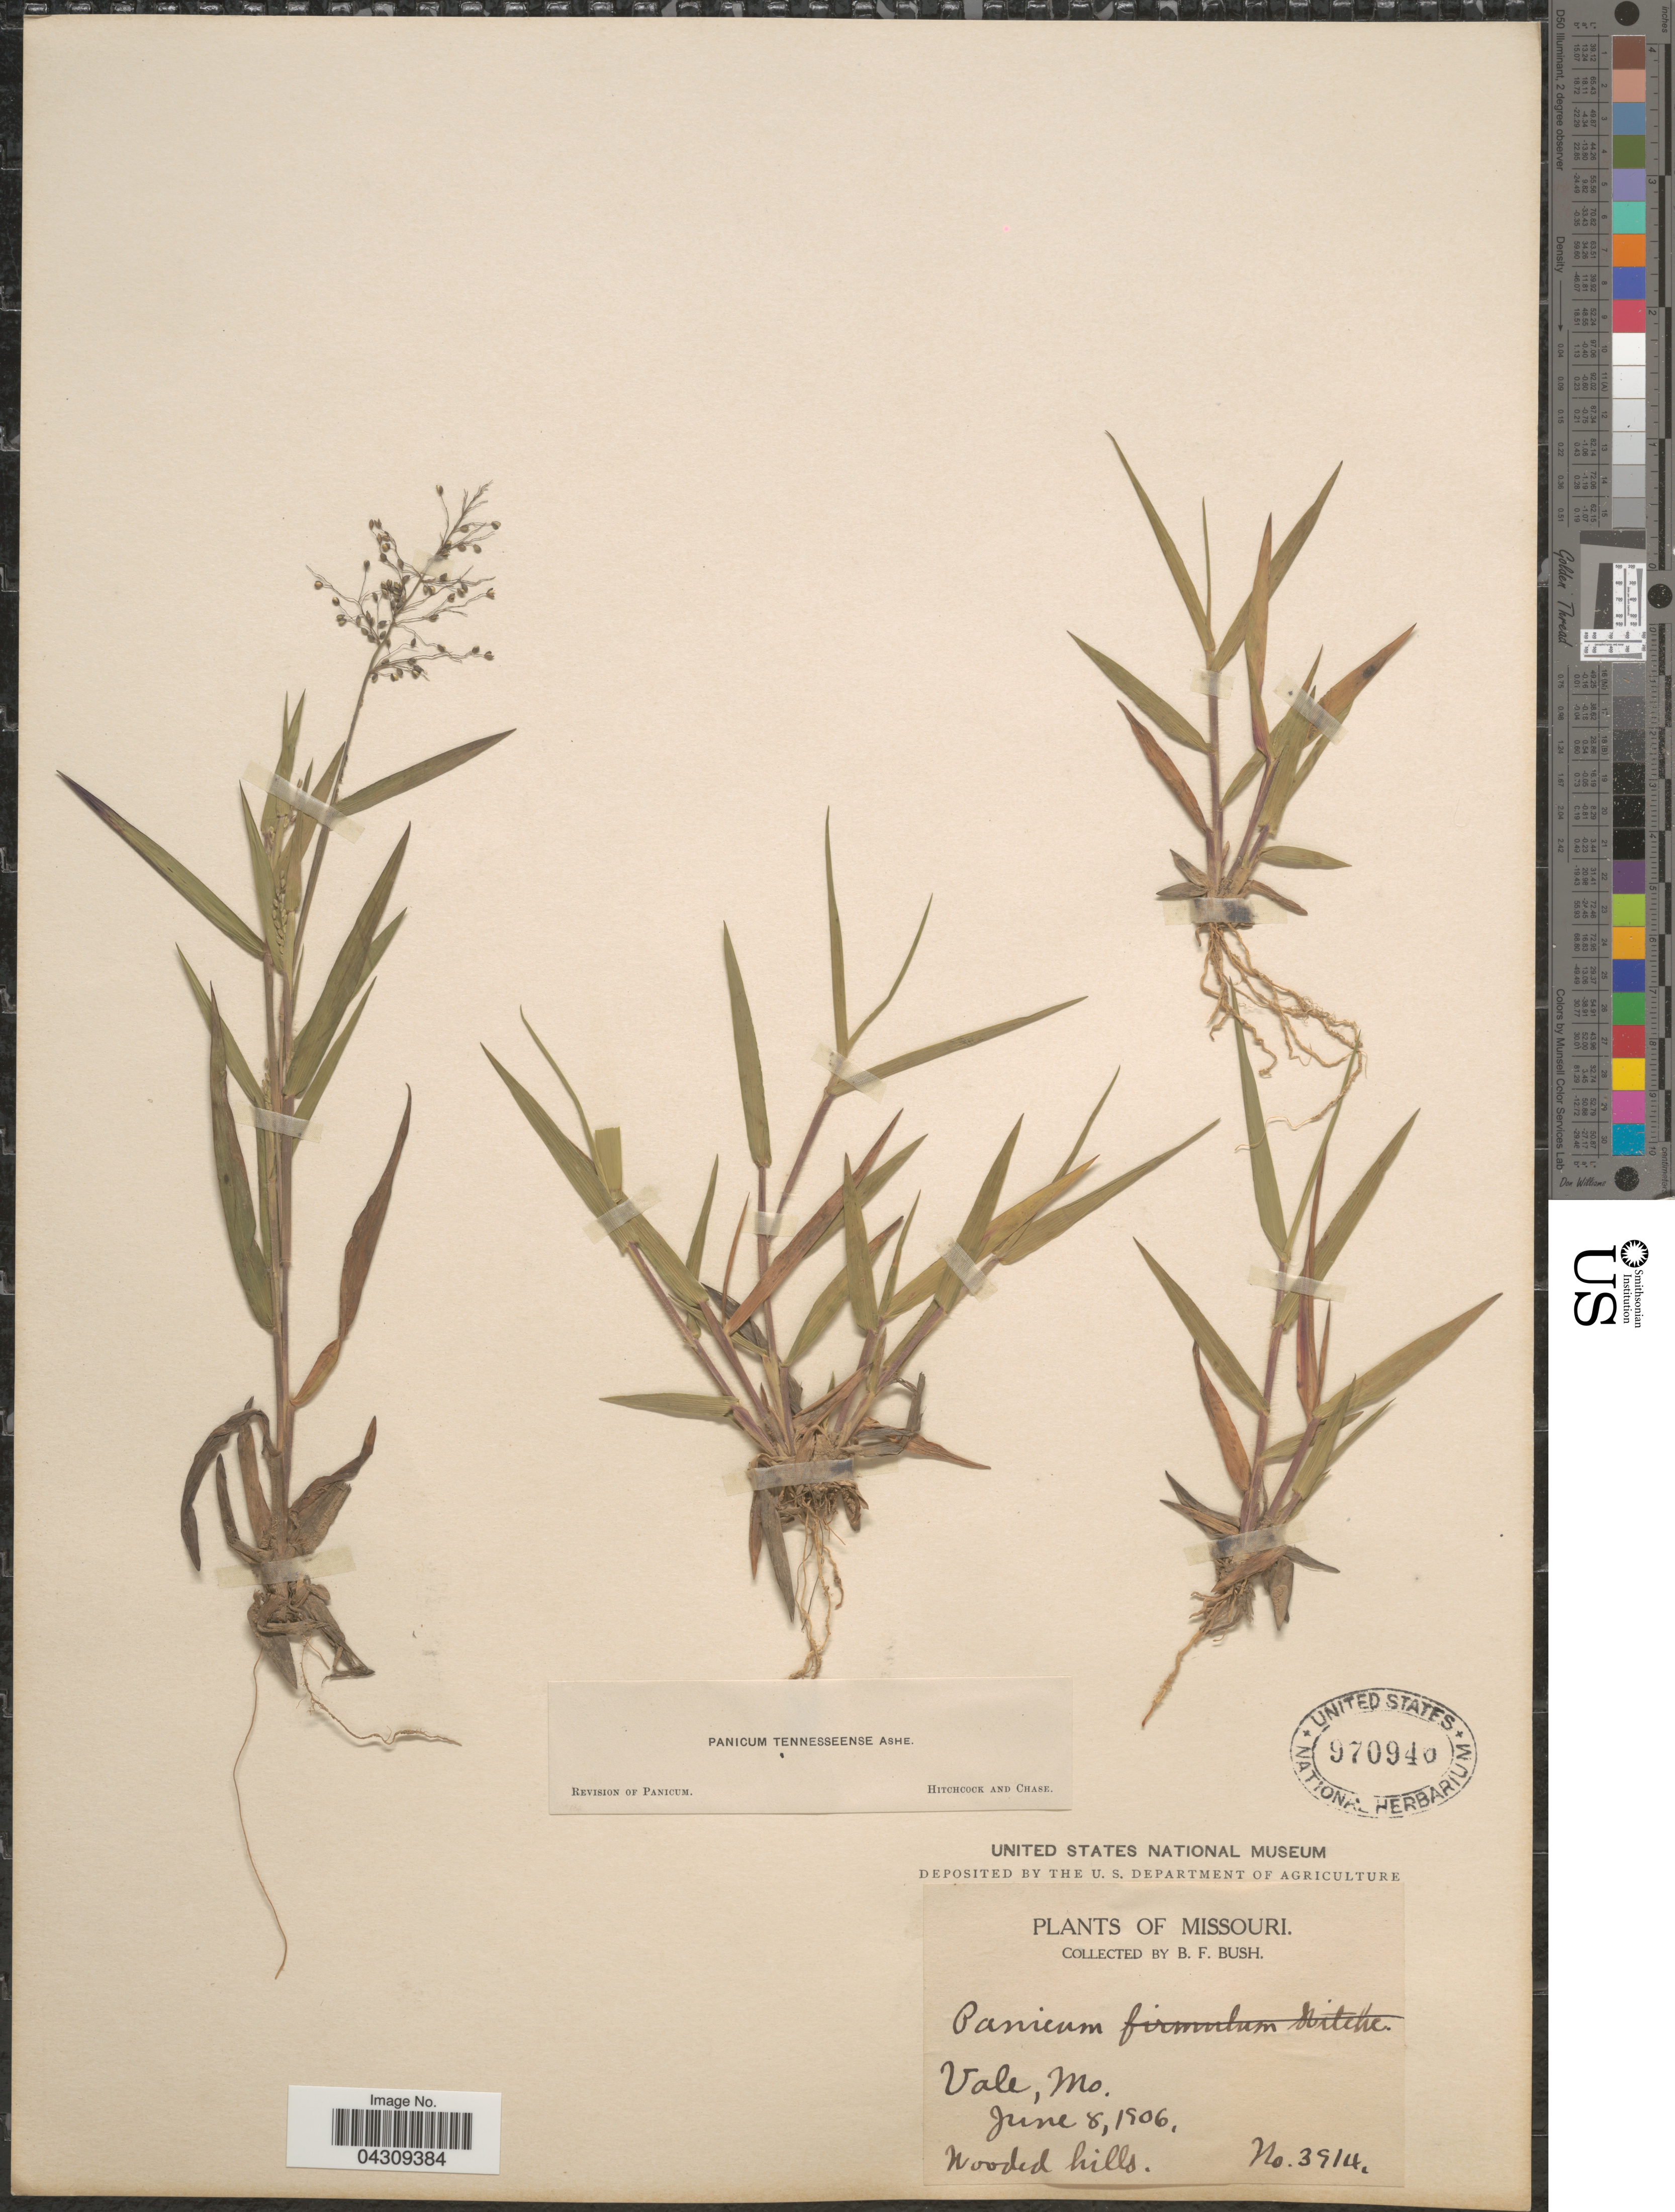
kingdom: Plantae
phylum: Tracheophyta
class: Liliopsida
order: Poales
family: Poaceae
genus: Dichanthelium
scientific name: Dichanthelium acuminatum var. acuminatum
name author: (Sw.) Gould & C.A. Clark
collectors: B. F. Bush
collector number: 3914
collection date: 1906-06-08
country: United States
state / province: Missouri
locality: Vale. Wooded hills.